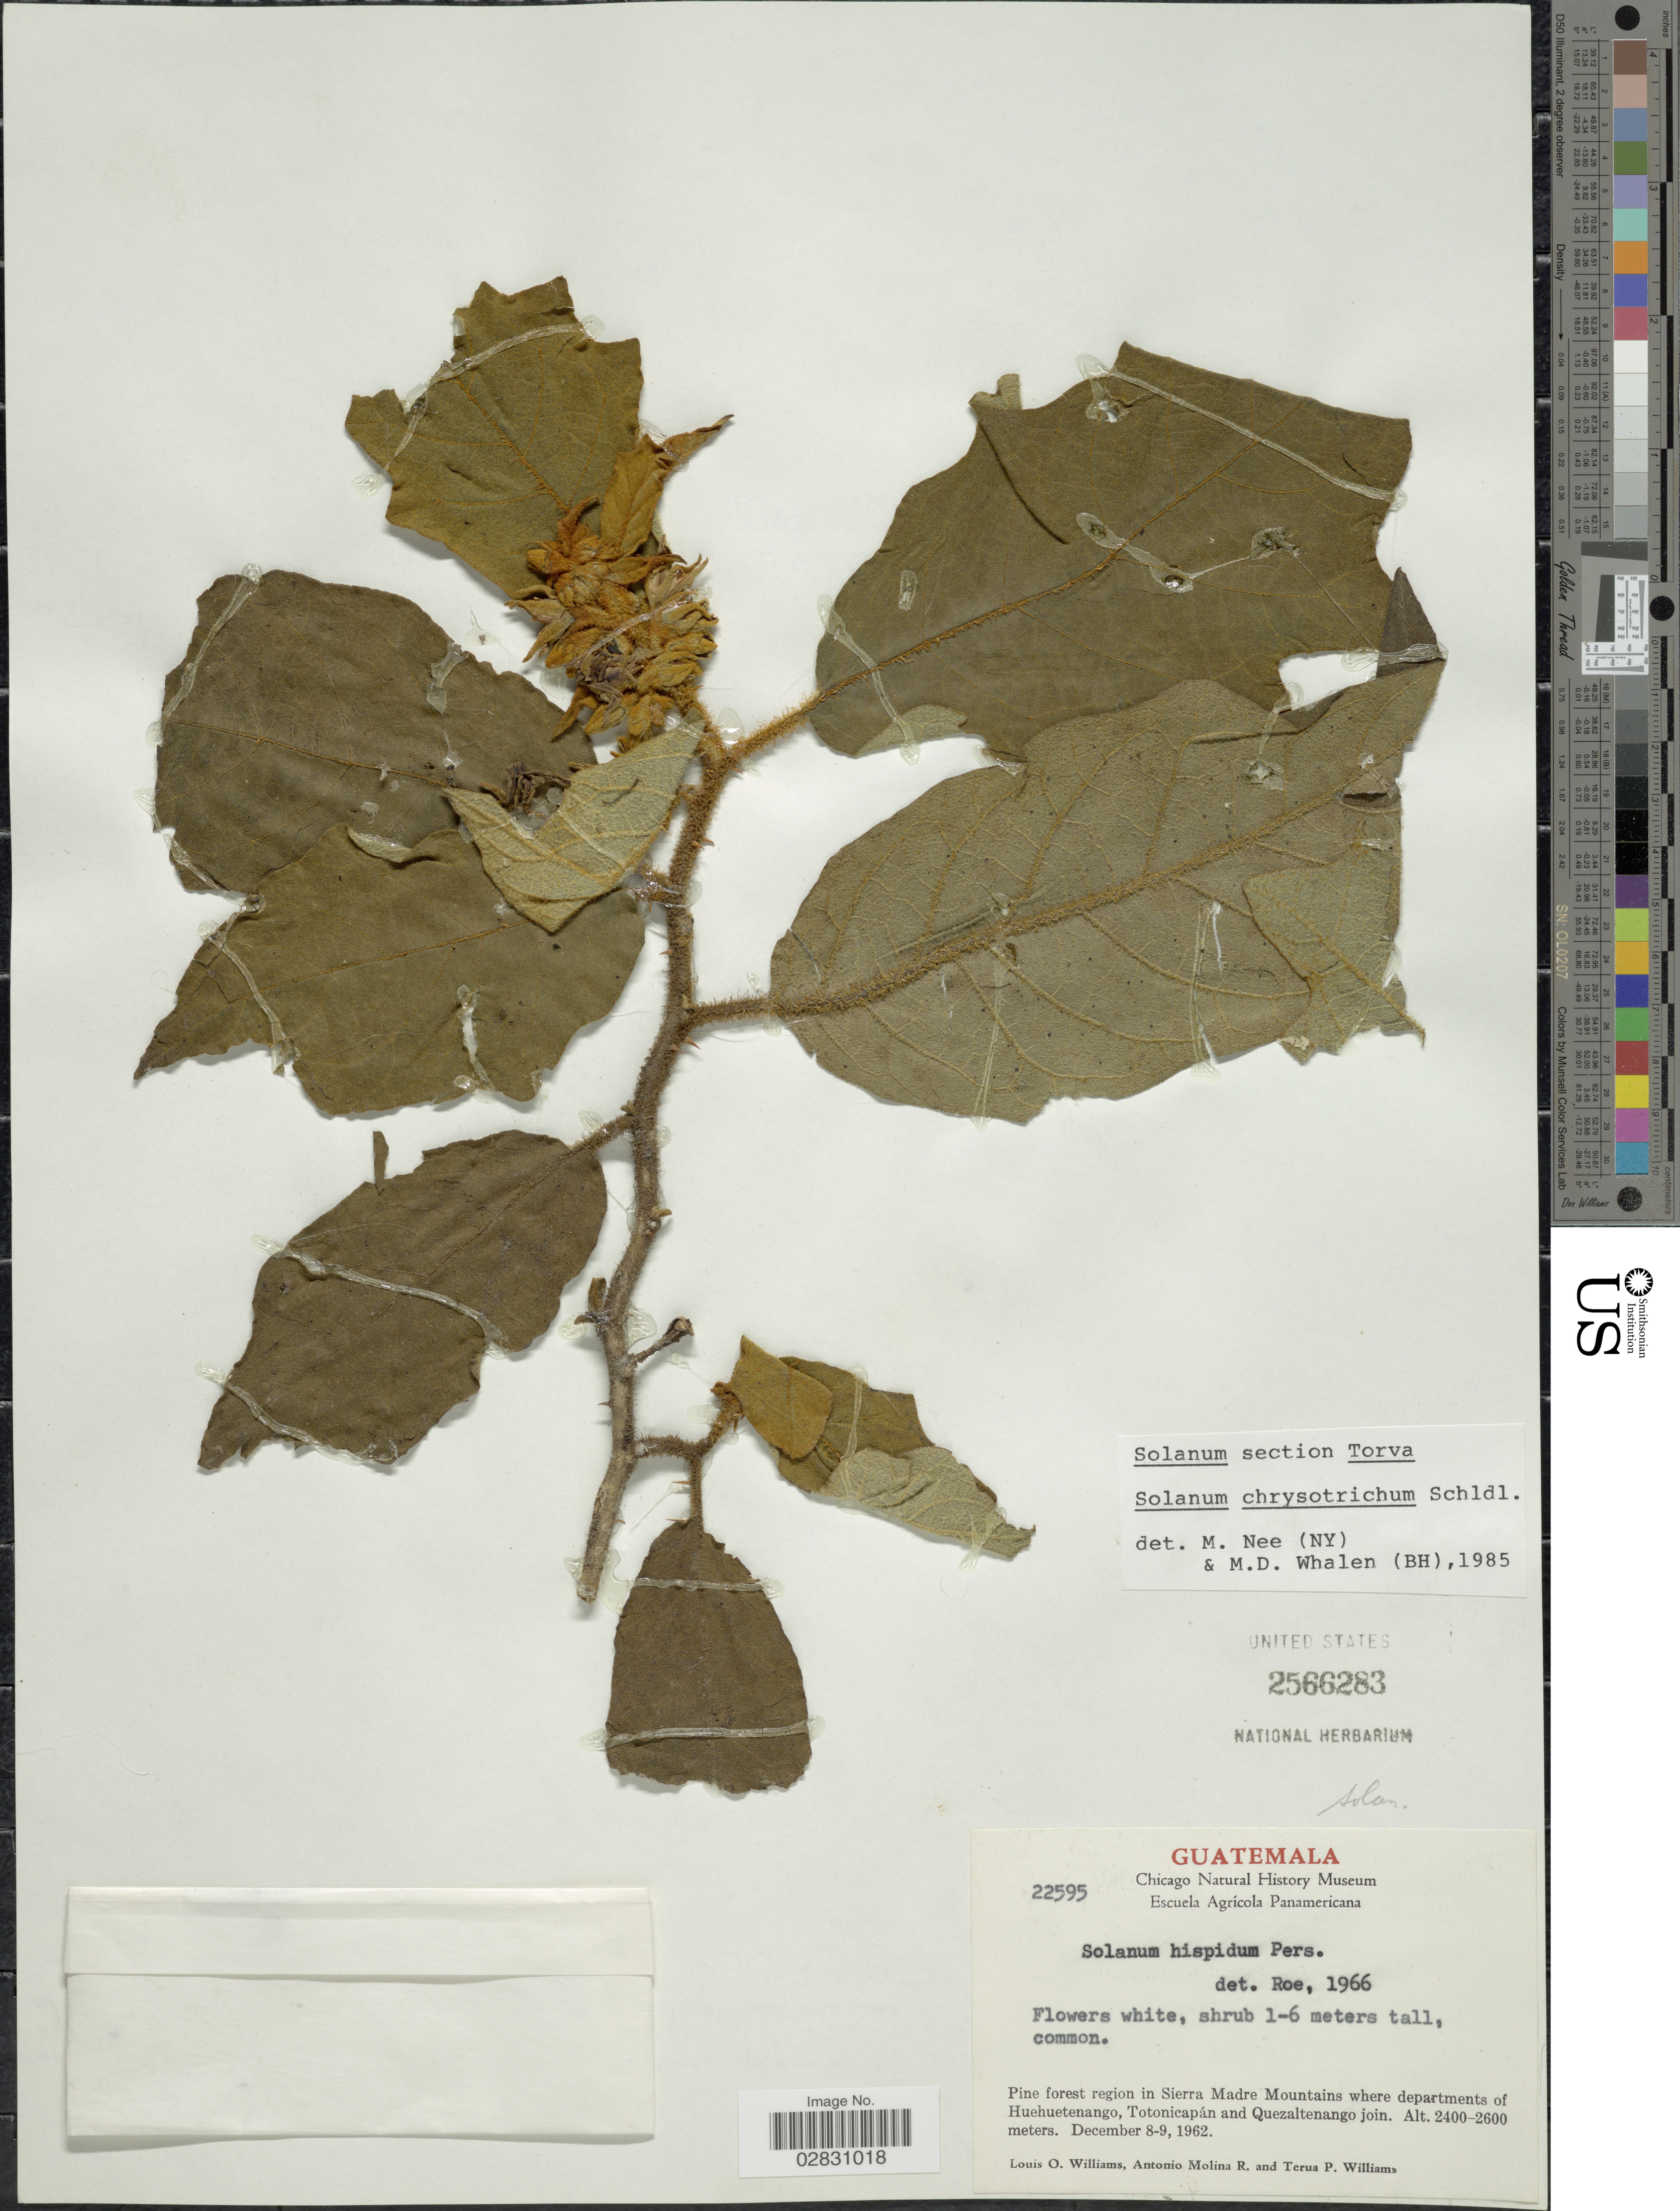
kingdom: Plantae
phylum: Tracheophyta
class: Magnoliopsida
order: Solanales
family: Solanaceae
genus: Solanum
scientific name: Solanum chrysotrichum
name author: Schltdl.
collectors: L. O. Williams, A. Molina R. & T. Williams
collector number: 22595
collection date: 1962-12-08/1962-12-09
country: Guatemala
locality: Pine forest region in Sierra Madre Mountains where departments of Huehuetenango, Totonicapán and Quezaltenango join.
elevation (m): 2400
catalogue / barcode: US 2566283